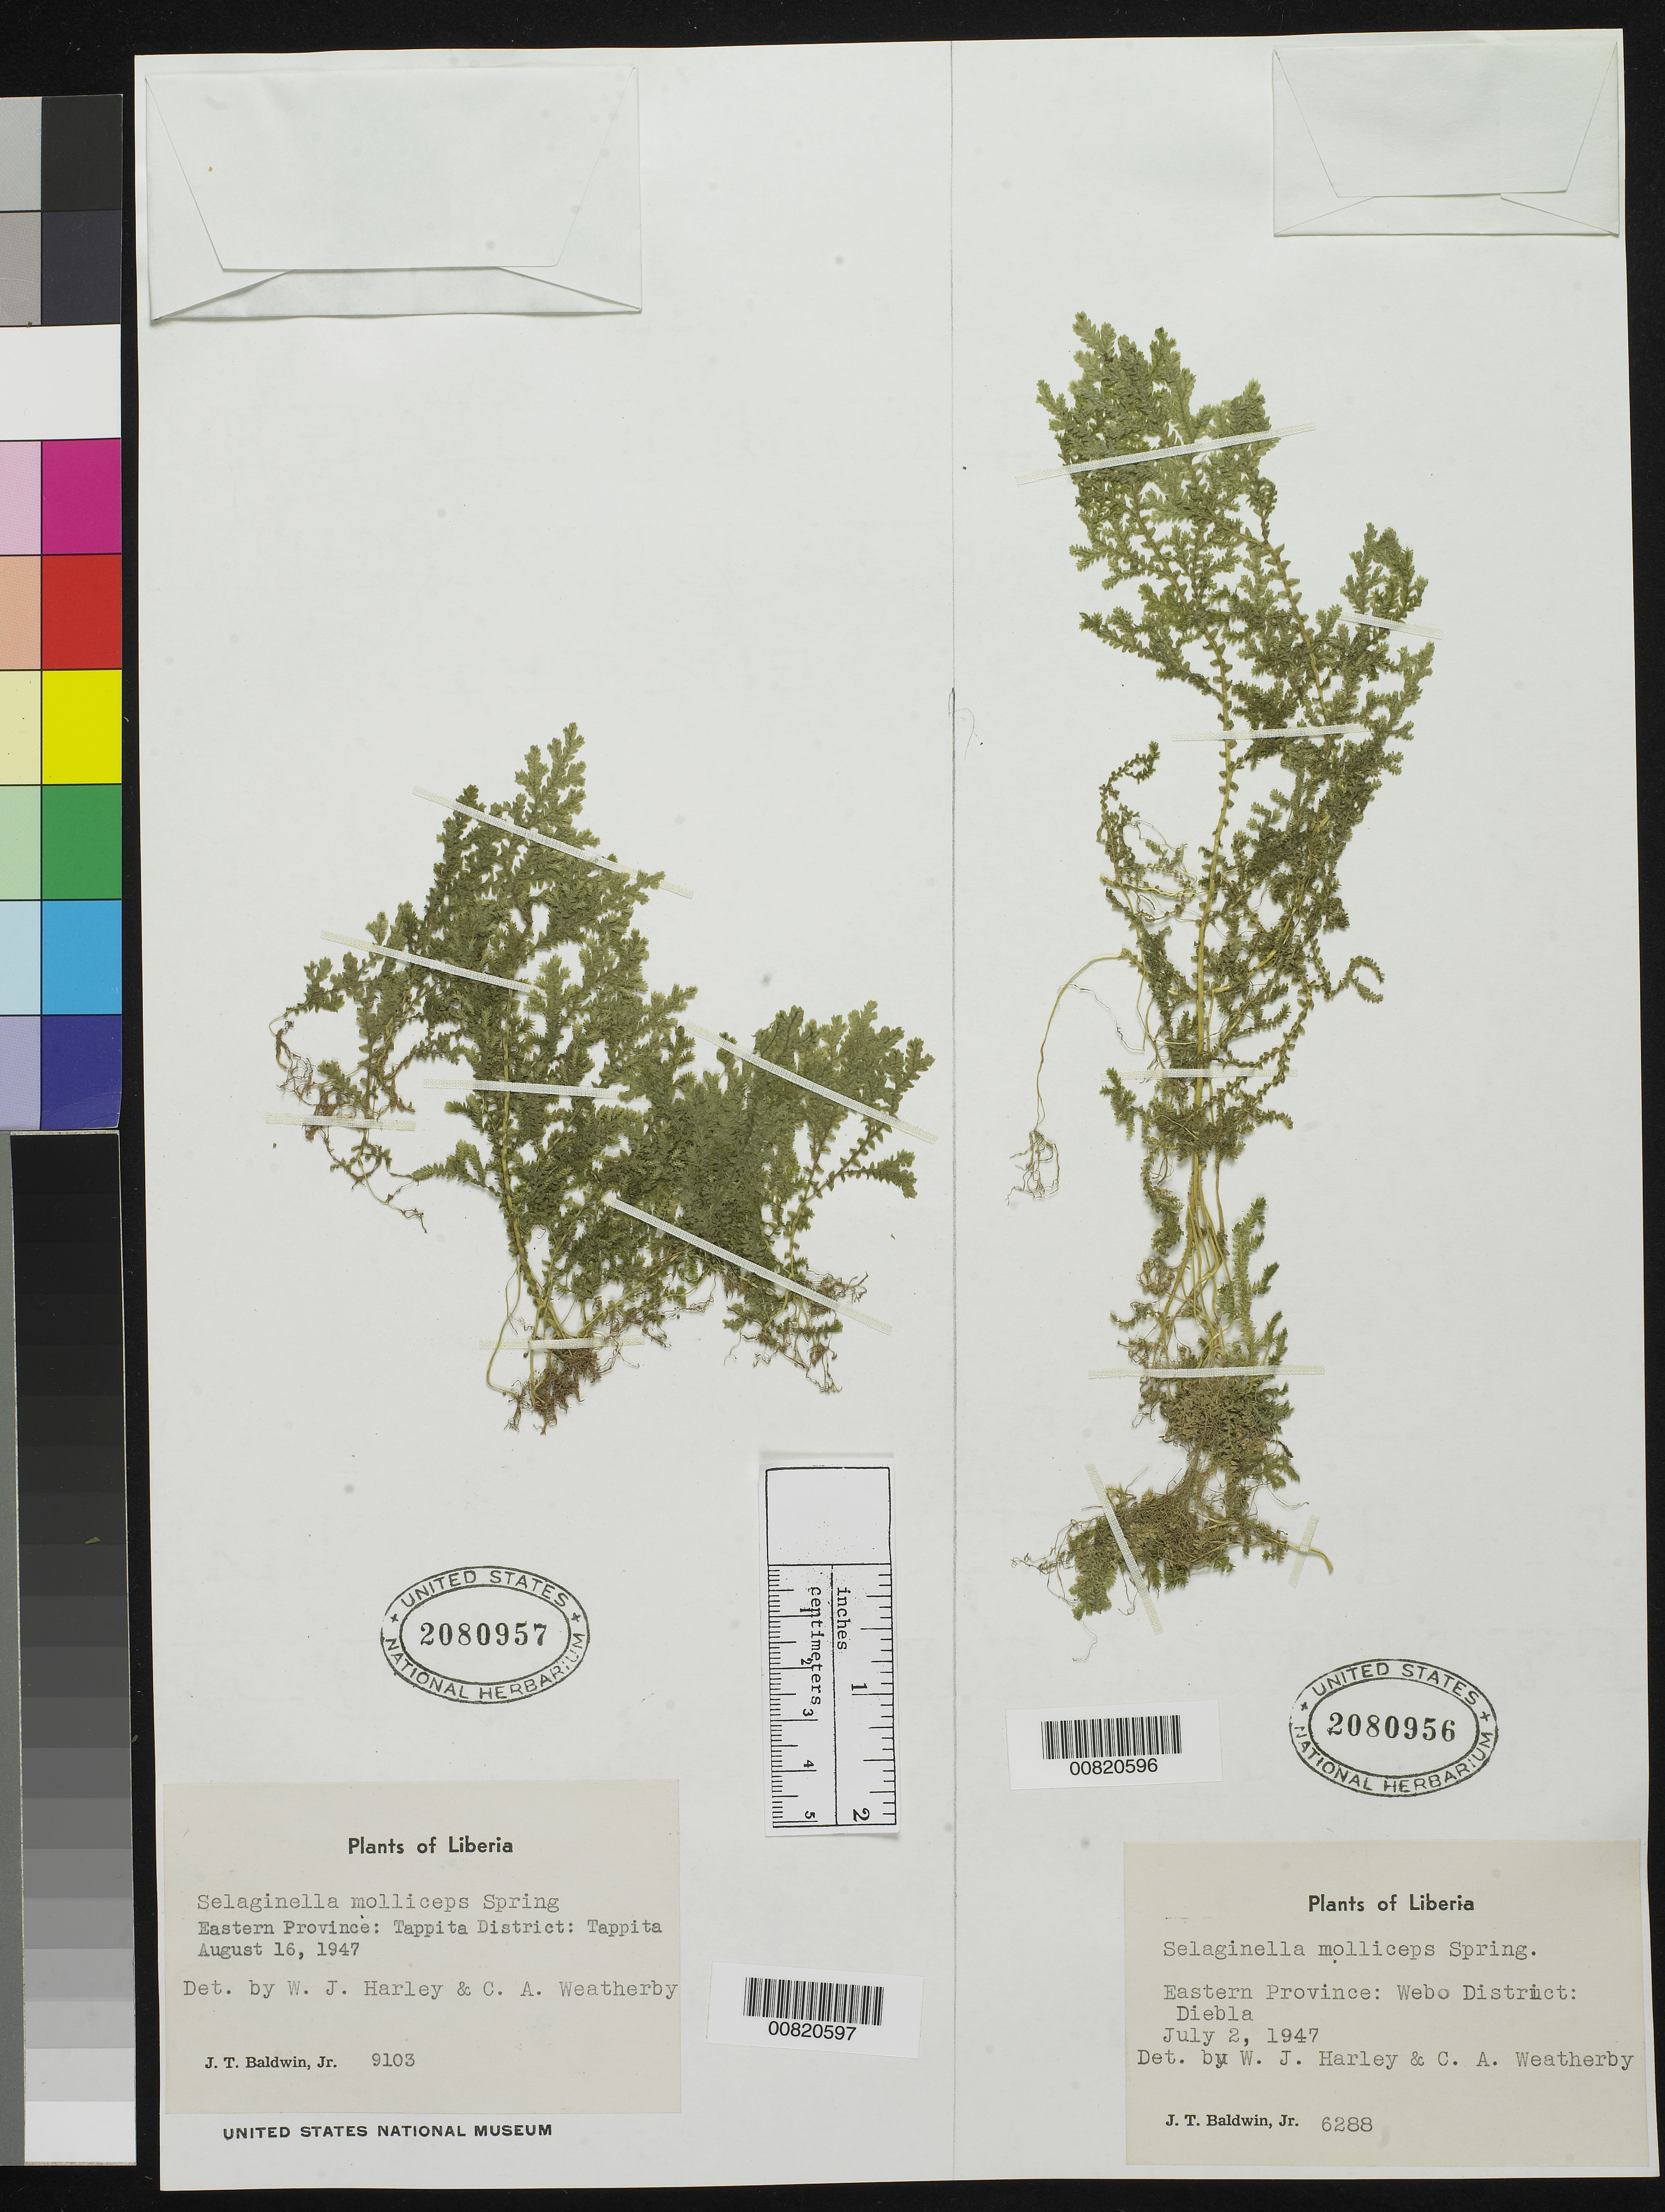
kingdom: Plantae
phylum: Tracheophyta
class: Lycopodiopsida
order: Selaginellales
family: Selaginellaceae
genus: Selaginella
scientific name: Selaginella molliceps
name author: Spring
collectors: J. T. Baldwin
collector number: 9103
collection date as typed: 16 Aug 1947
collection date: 1947-08-16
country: Liberia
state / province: Nimba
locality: Eastern Province: Tappita District, Tappita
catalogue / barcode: US 2080957